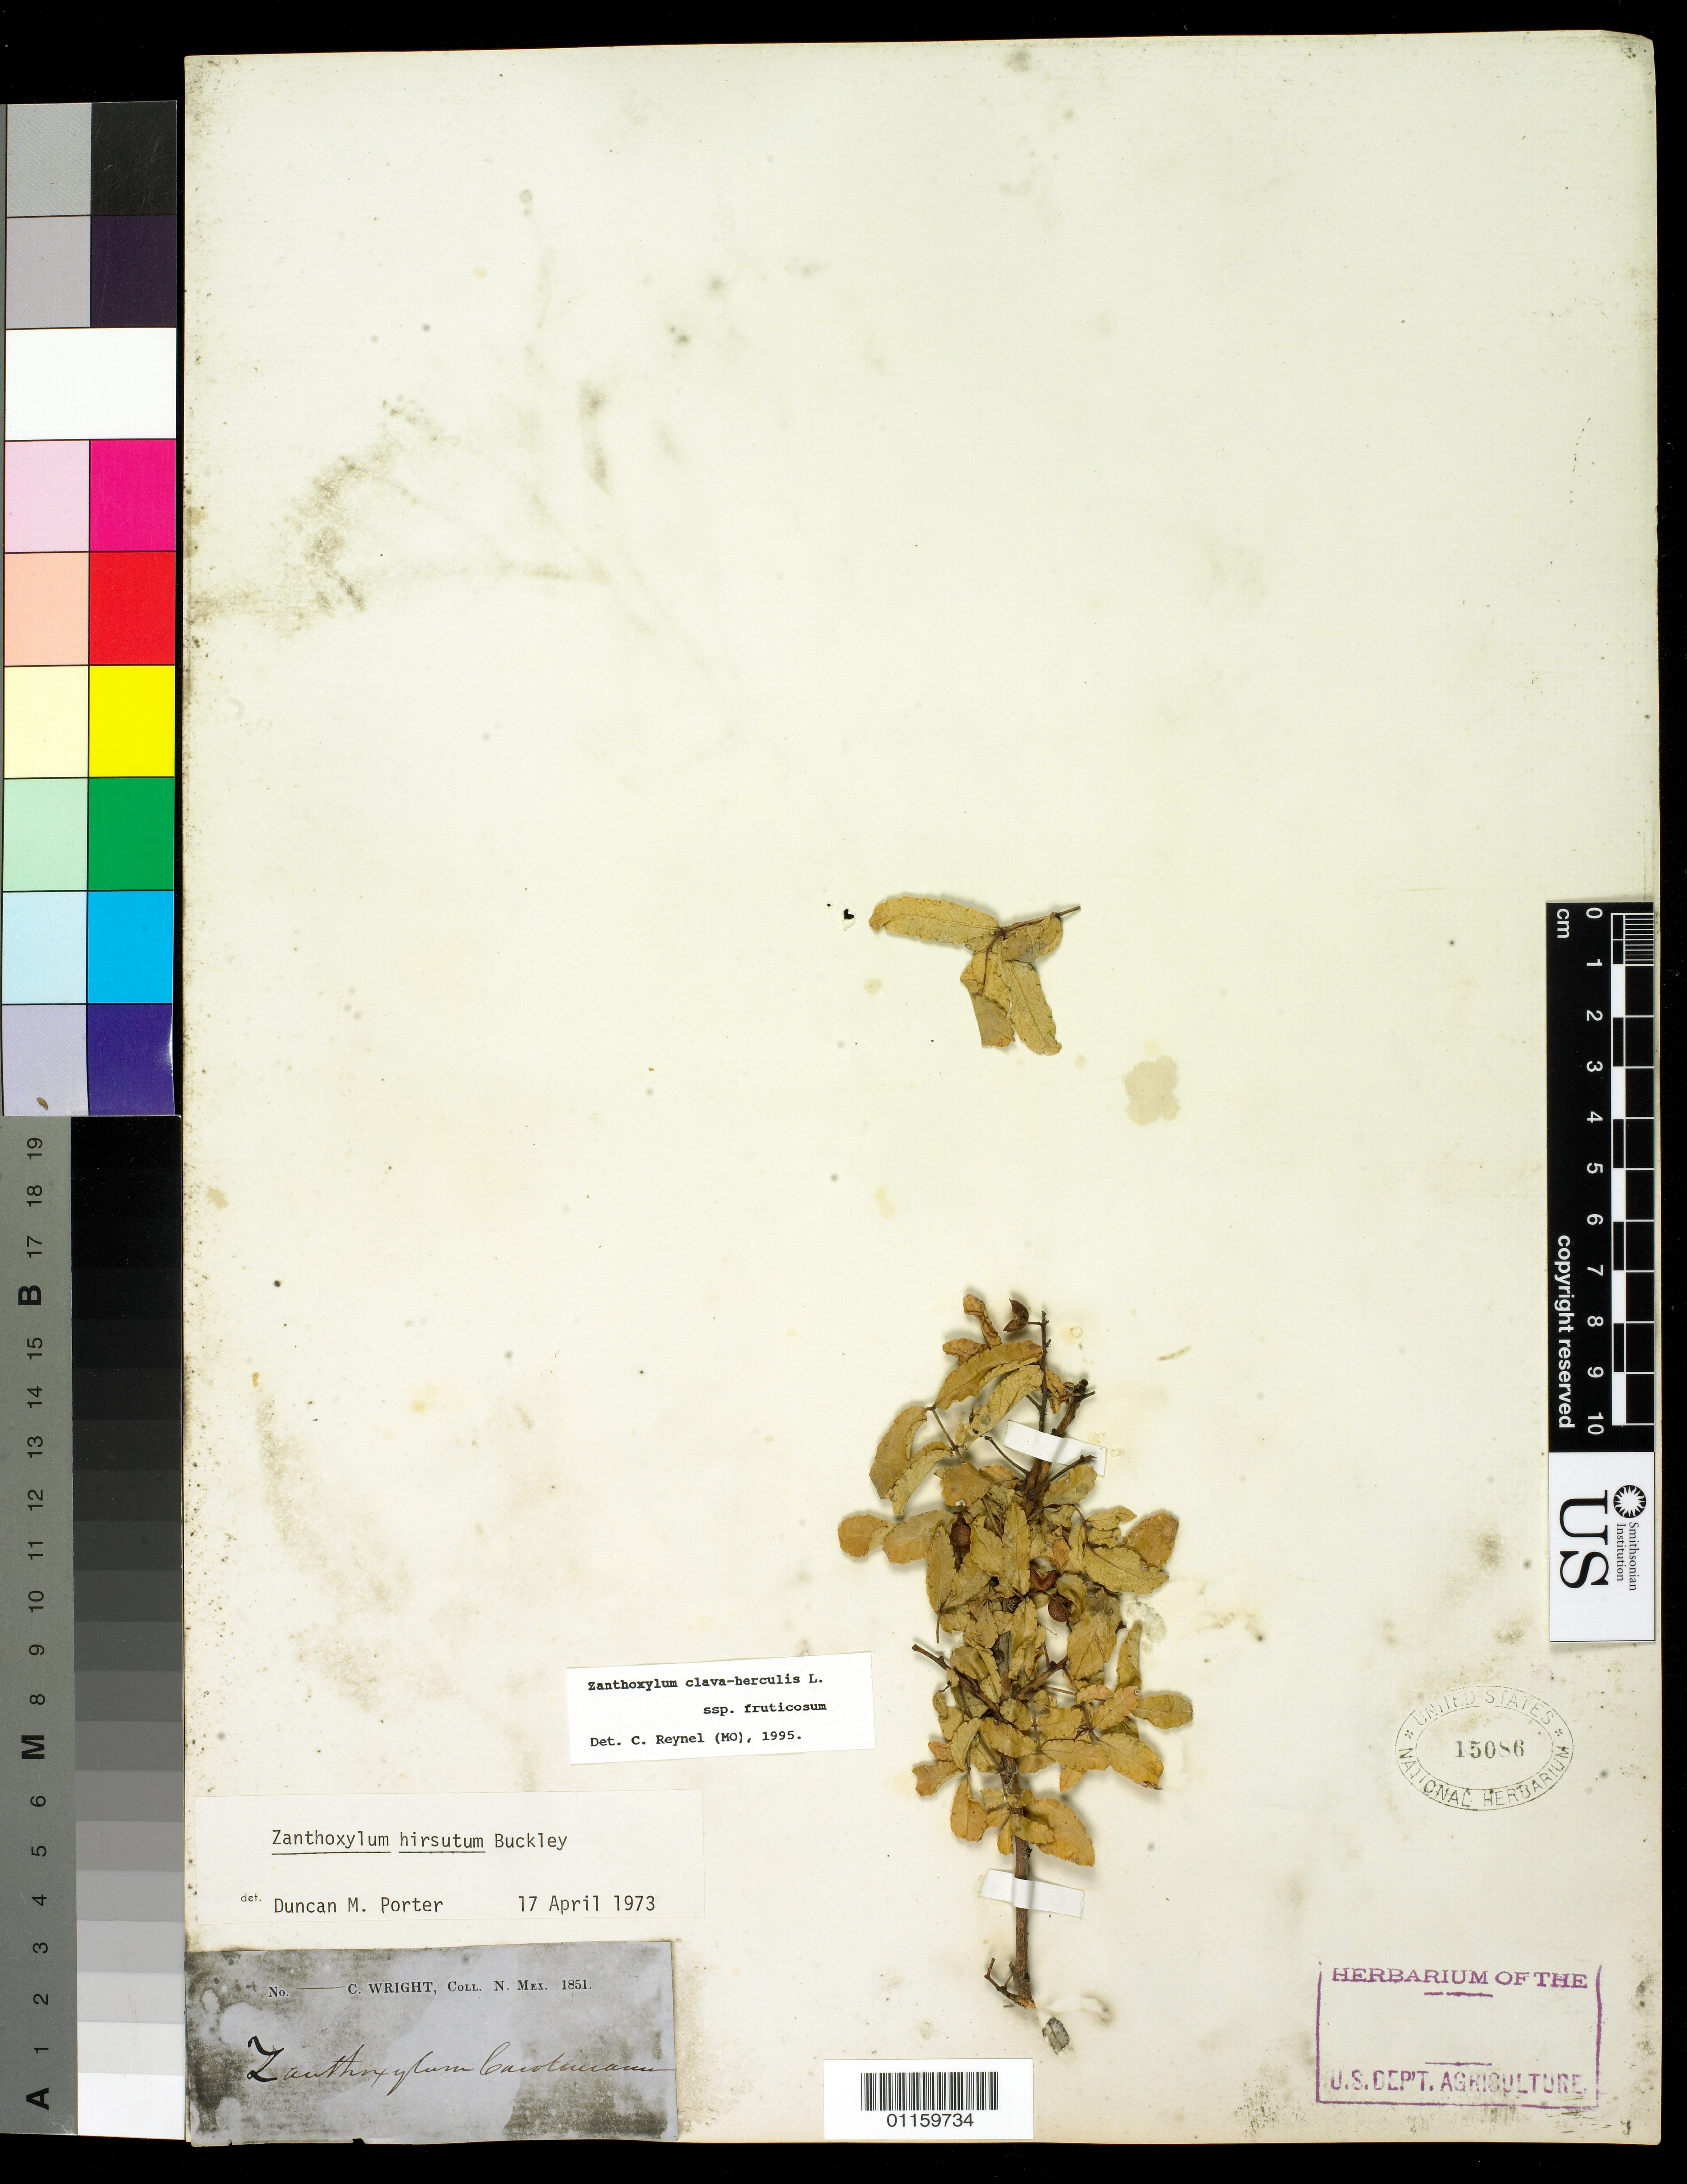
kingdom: Plantae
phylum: Tracheophyta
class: Magnoliopsida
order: Sapindales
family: Rutaceae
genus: Zanthoxylum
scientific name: Zanthoxylum clava-herculis var. fruticosum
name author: (A. Gray) S. Watson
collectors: C. Wright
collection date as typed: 1851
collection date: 1851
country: United States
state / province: New Mexico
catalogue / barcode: US 15086